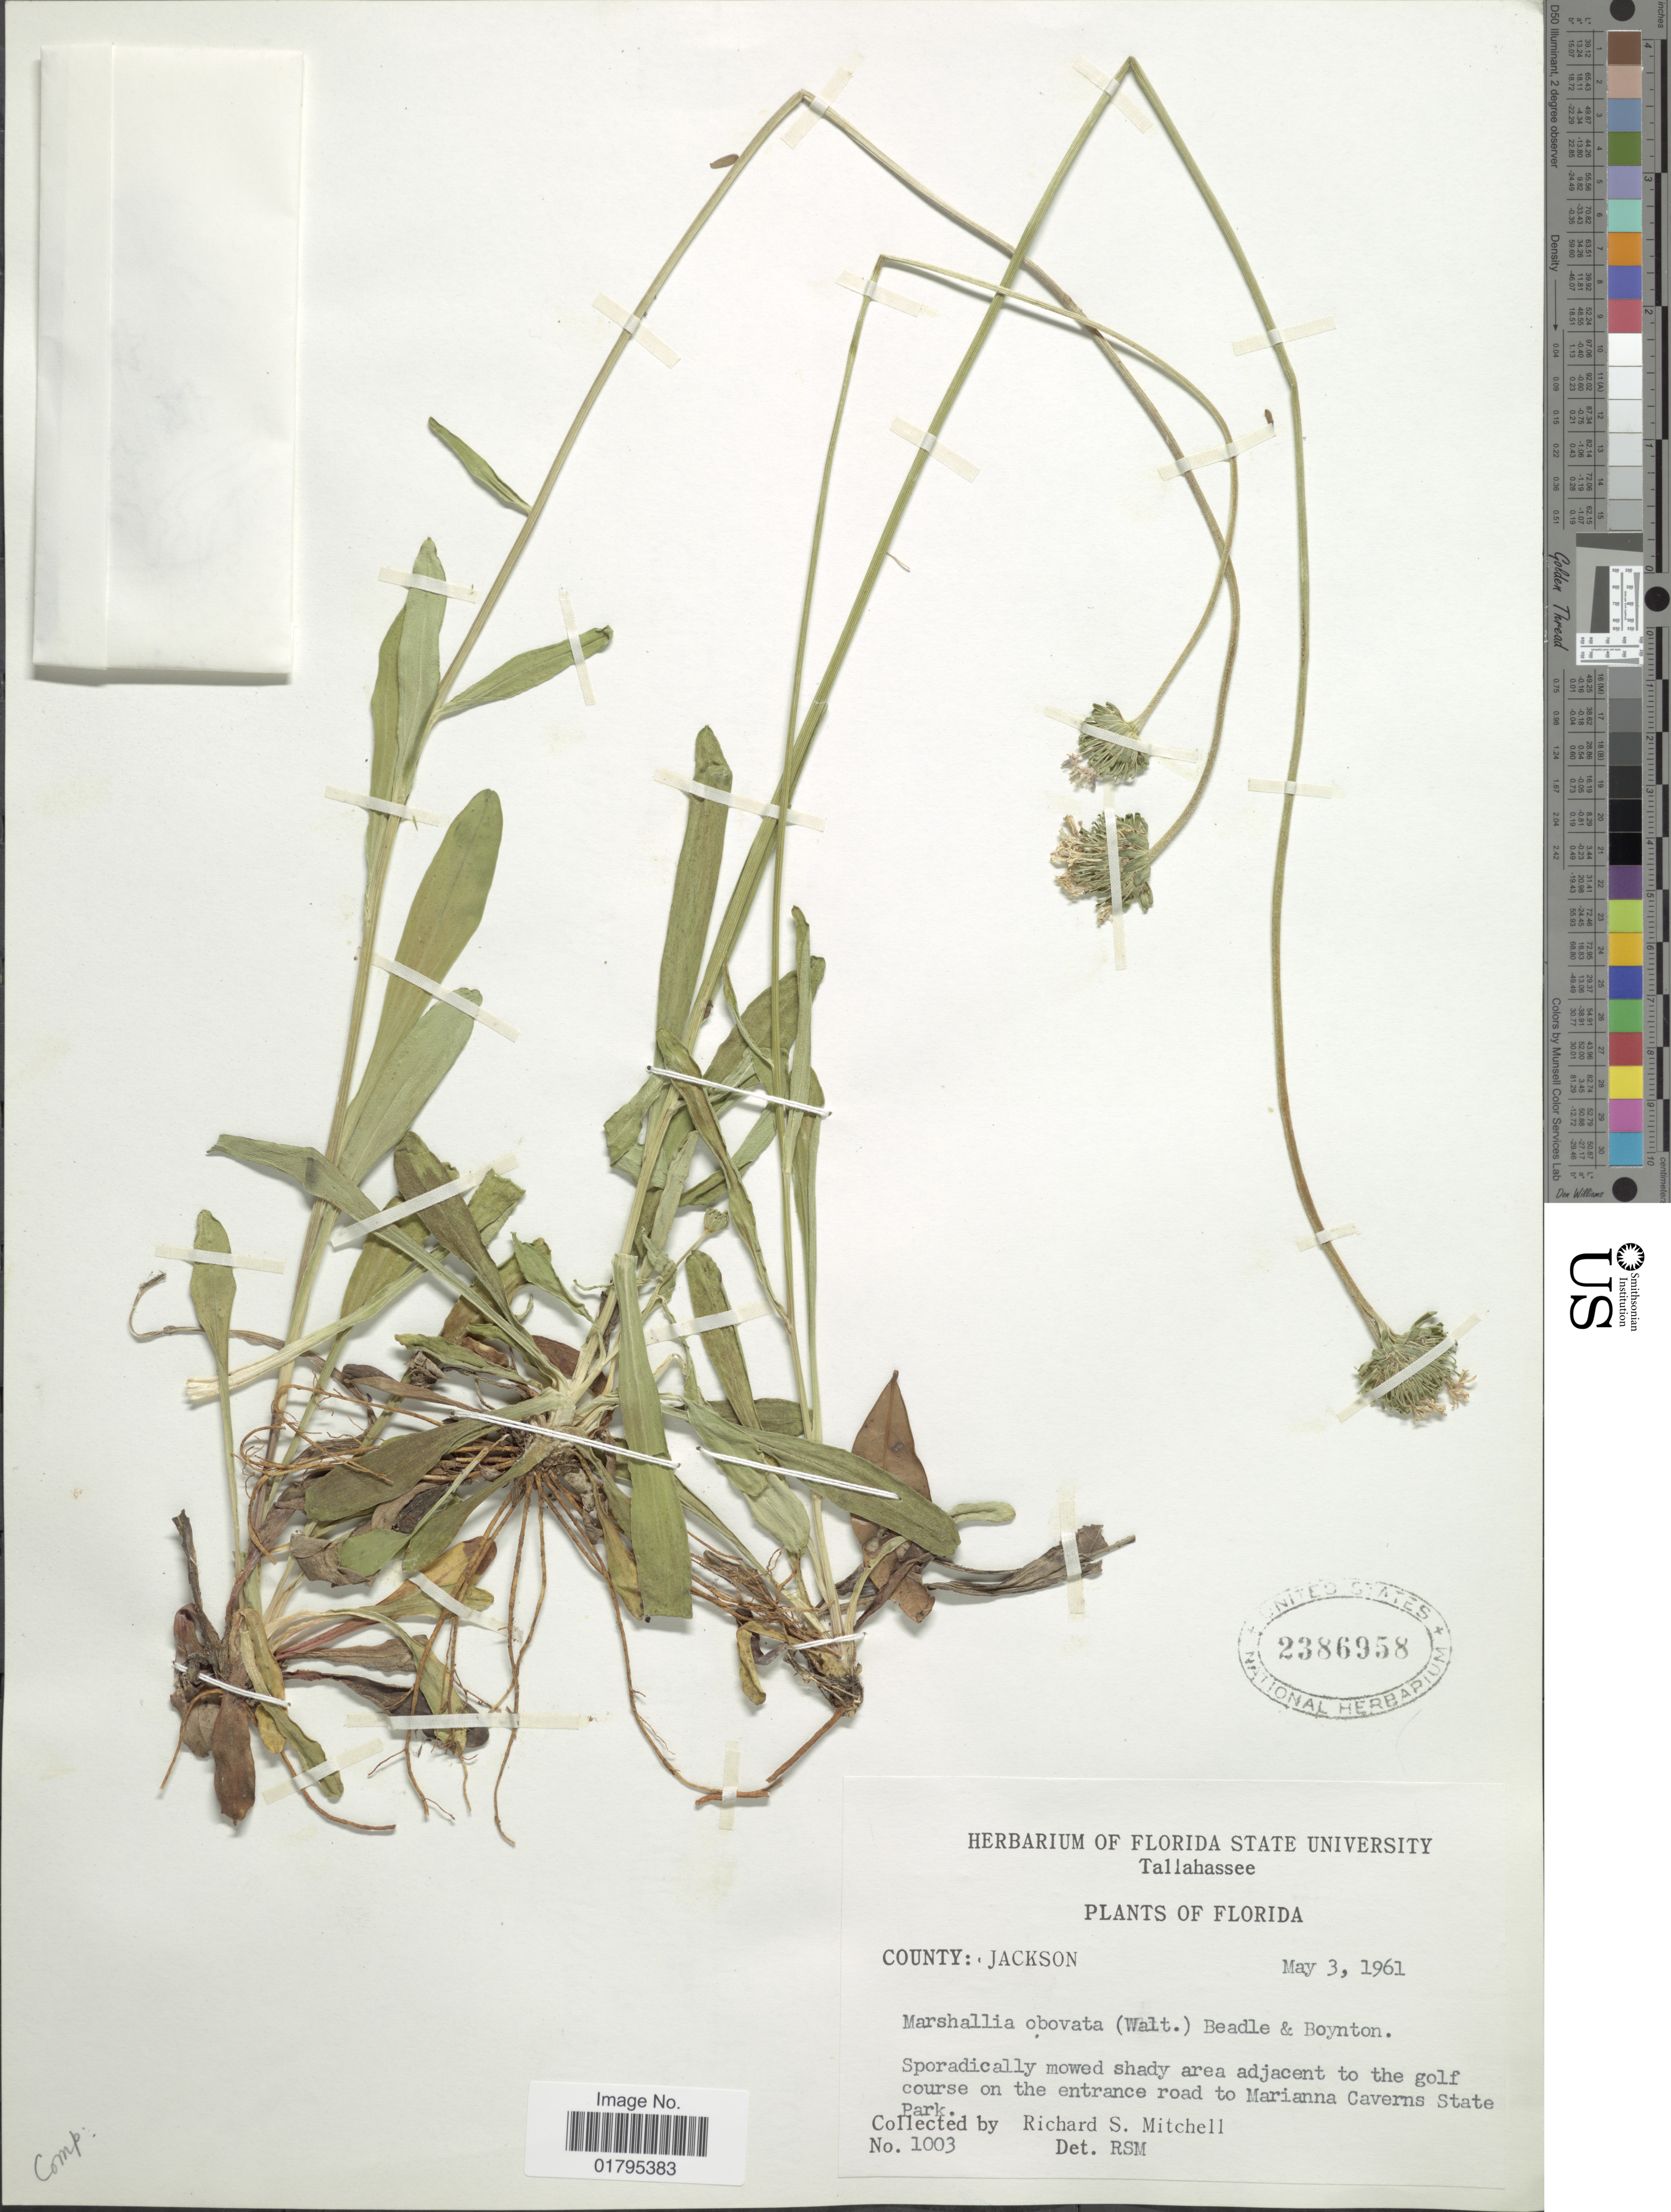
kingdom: Plantae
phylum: Tracheophyta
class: Magnoliopsida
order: Asterales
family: Asteraceae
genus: Marshallia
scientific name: Marshallia obovata var. obovata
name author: (Walter) Beadle & F.E. Boynton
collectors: R. S. Mitchell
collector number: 1003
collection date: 1961-05-03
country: United States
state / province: Florida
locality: Florida. County: Jackson, Shady area adjacent to the golf course on the entrance road to Marianna Caverns State Park.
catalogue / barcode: US 2386958